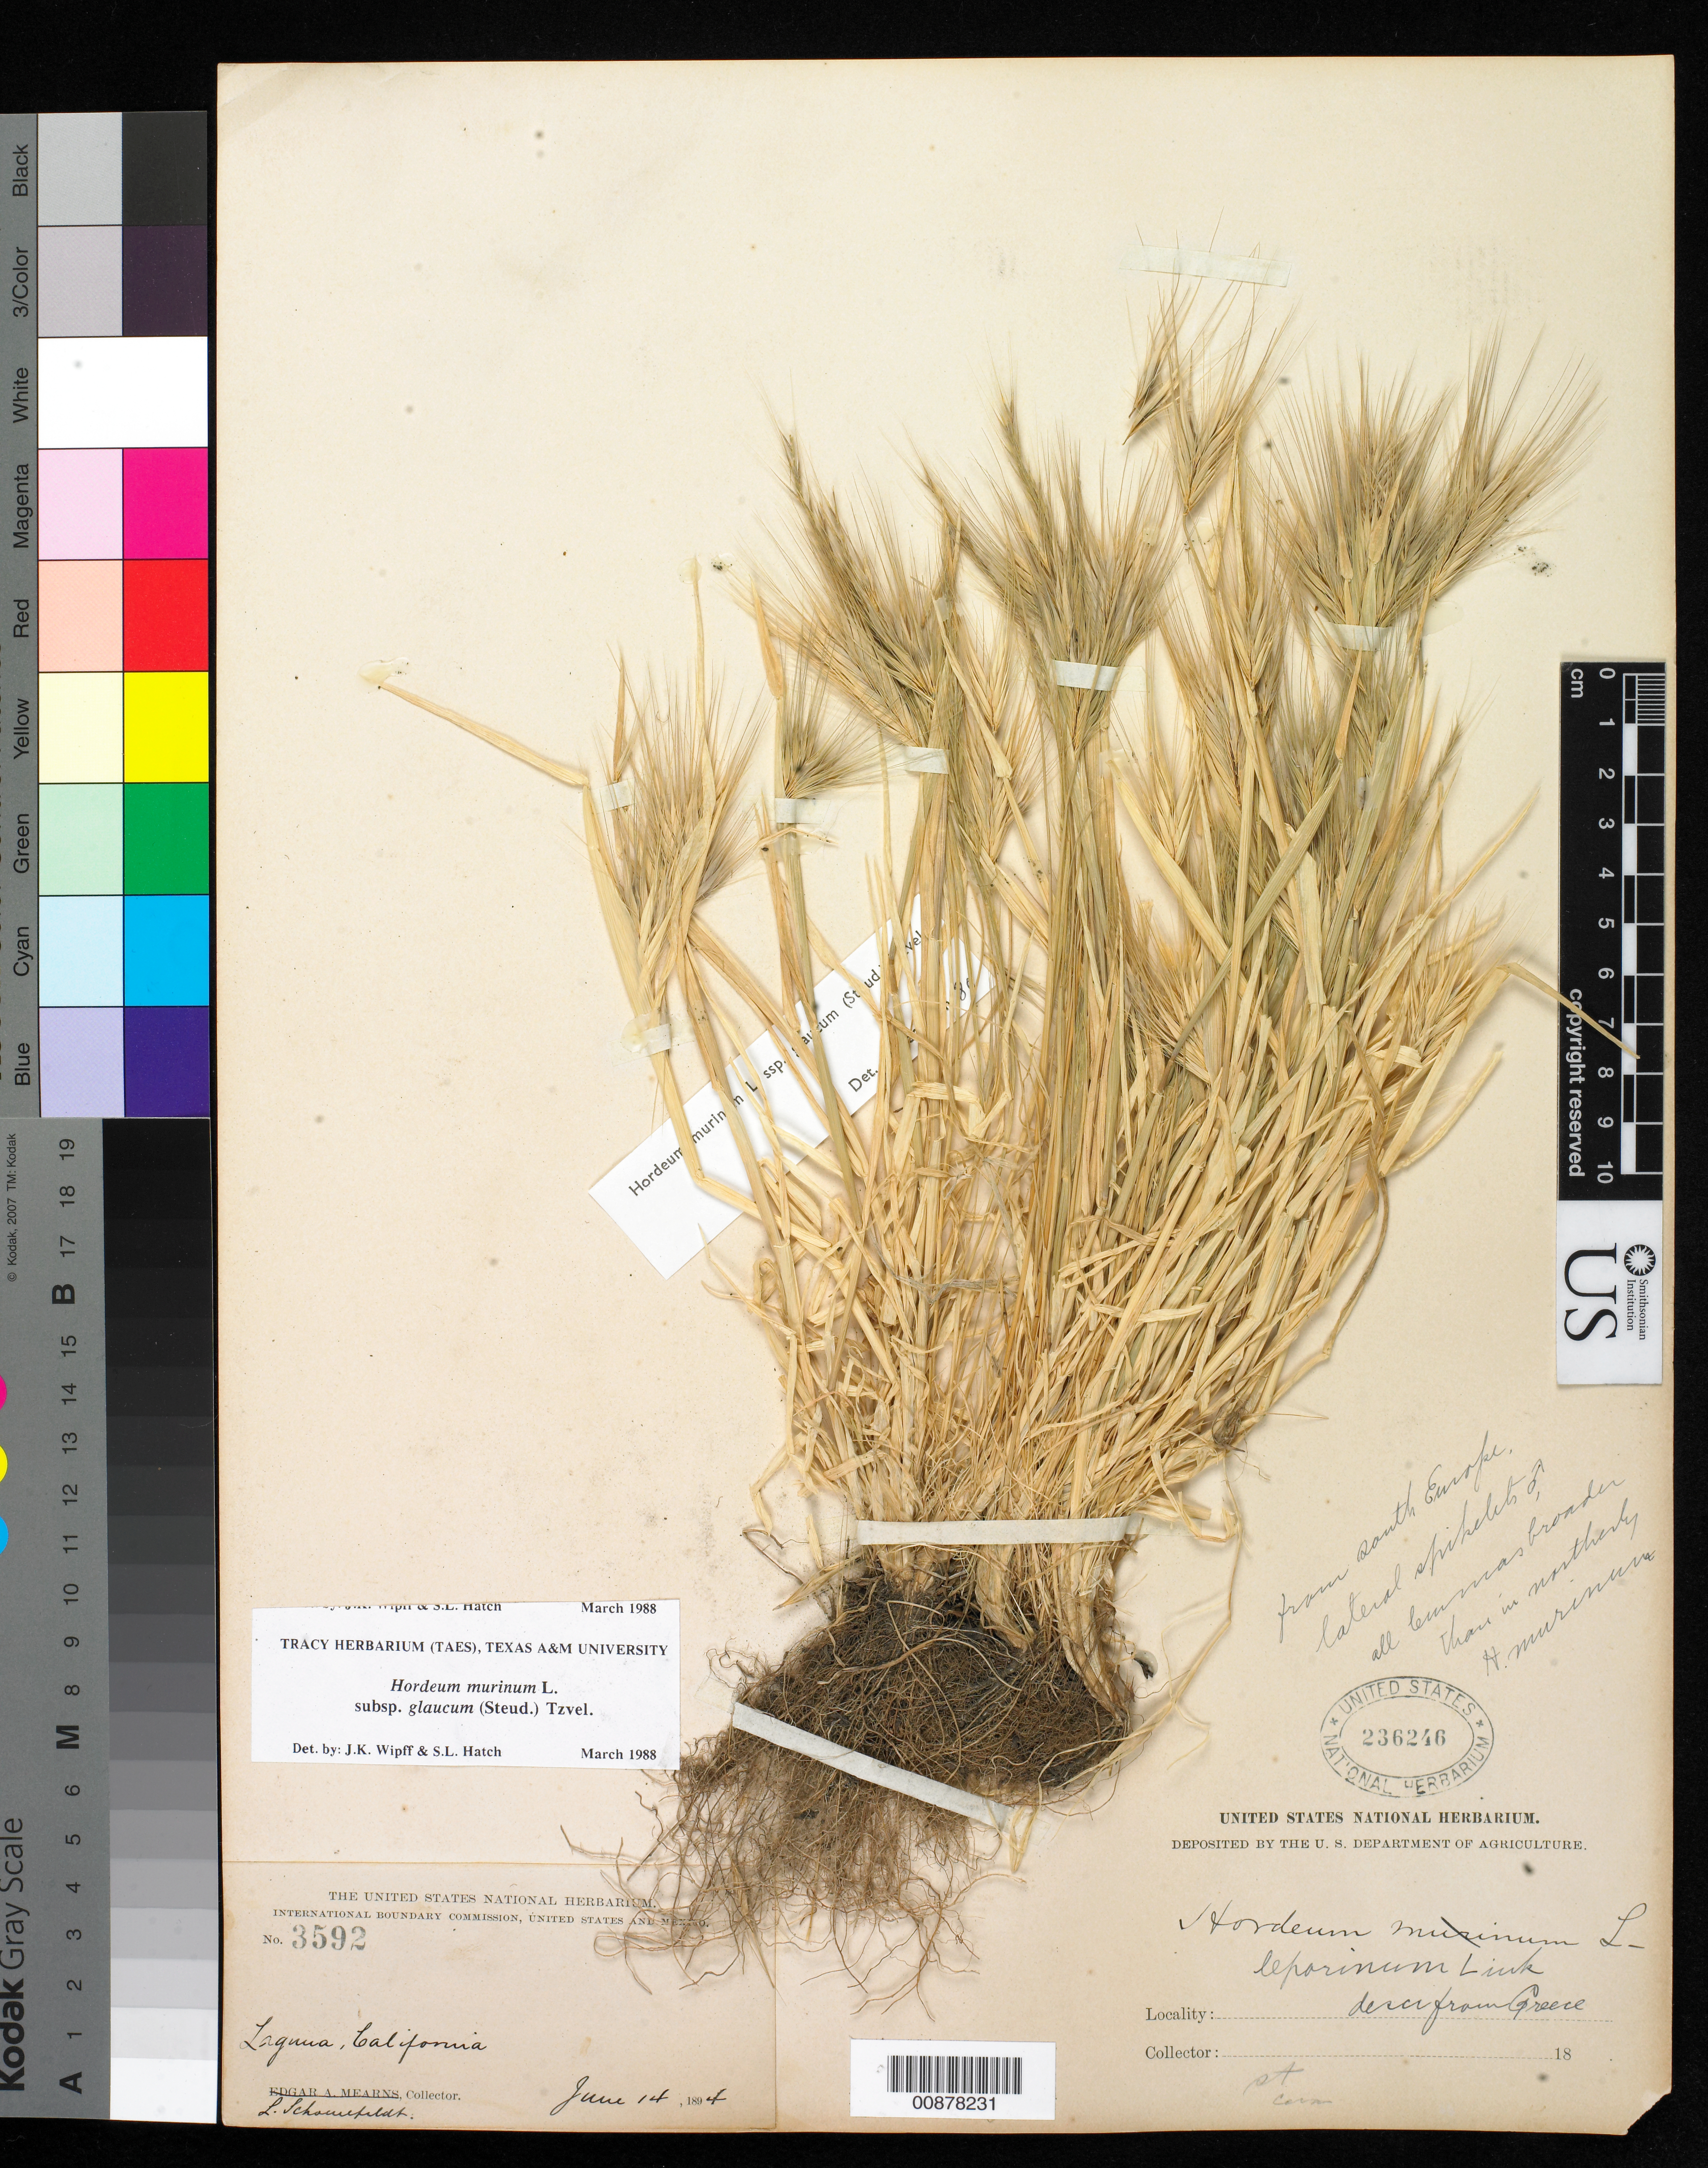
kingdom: Plantae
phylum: Tracheophyta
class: Liliopsida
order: Poales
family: Poaceae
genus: Hordeum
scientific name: Hordeum murinum subsp. glaucum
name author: (Steud.) Tzvelev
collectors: L. Schoenfeldt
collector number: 3592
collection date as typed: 14 Jun 1894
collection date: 1894-06-14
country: United States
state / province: California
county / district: Orange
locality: Laguna, California.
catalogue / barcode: US 236246